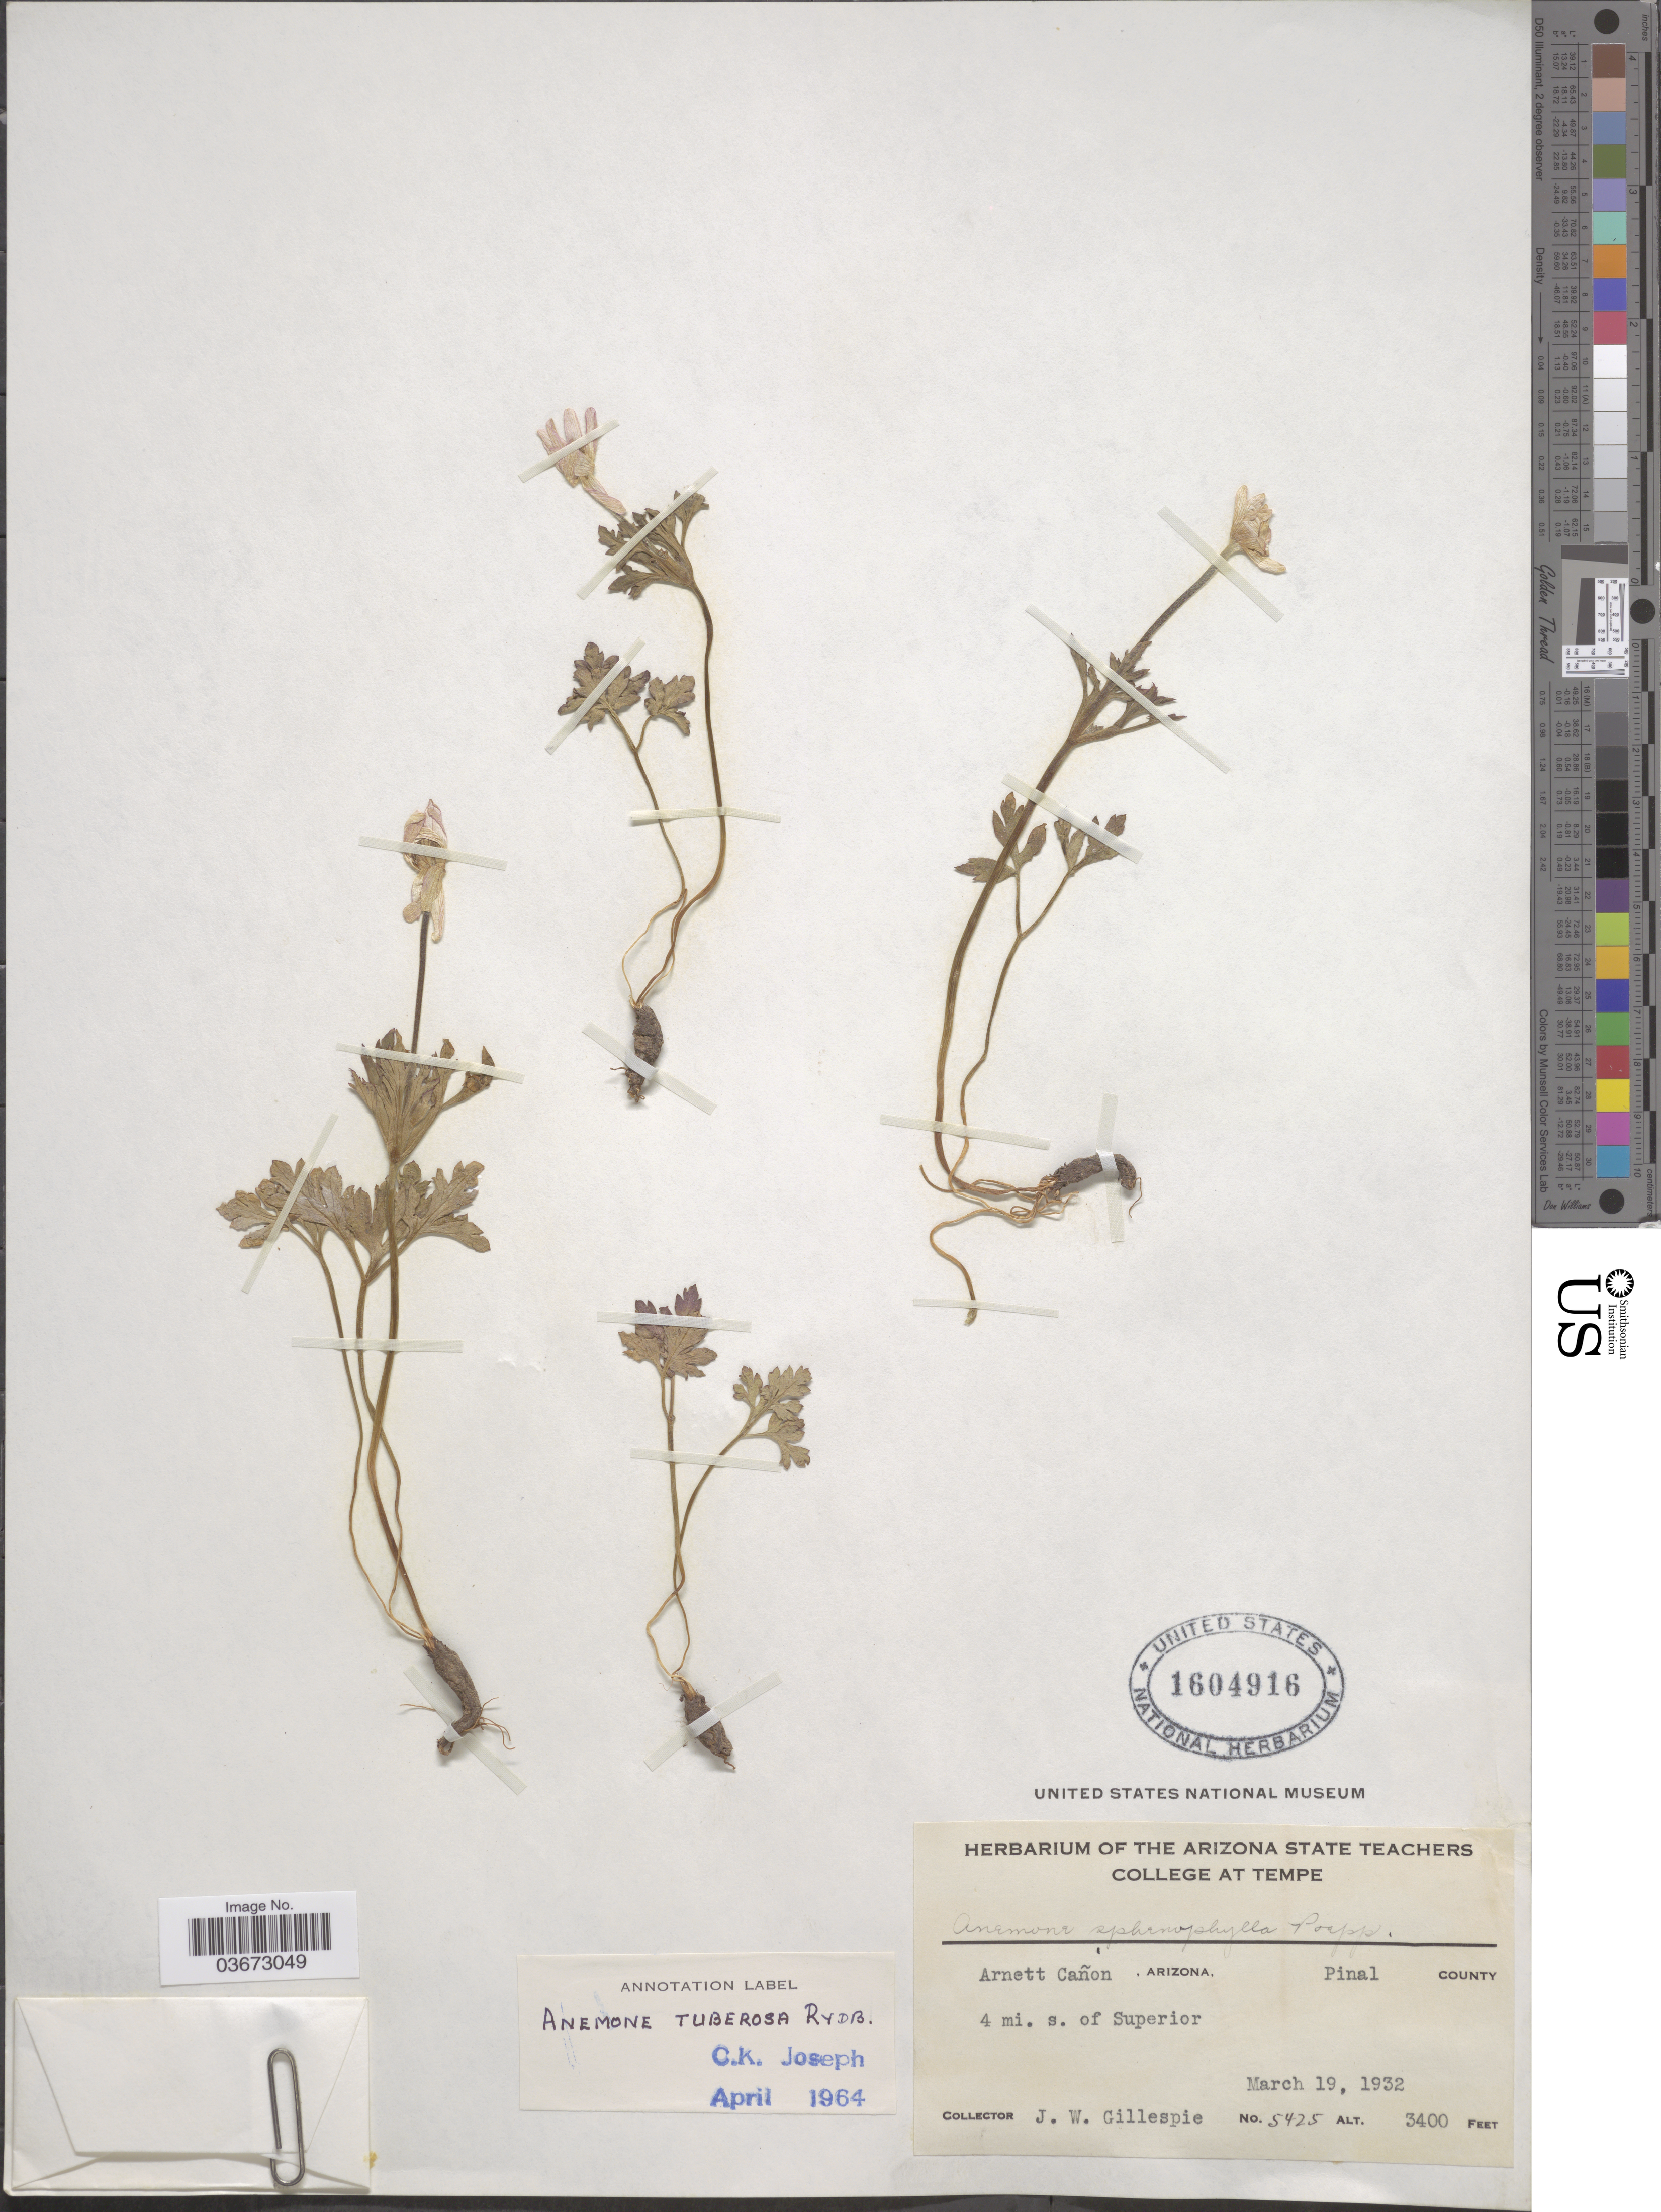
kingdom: Plantae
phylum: Tracheophyta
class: Magnoliopsida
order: Ranunculales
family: Ranunculaceae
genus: Anemone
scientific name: Anemone tuberosa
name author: Rydb.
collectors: J. W. Gillespie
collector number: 5425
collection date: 1932-03-19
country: United States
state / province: Arizona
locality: Arnett Cañon. Pinal County. 4 mi. s. of Superior.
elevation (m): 1036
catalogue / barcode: US 1604916